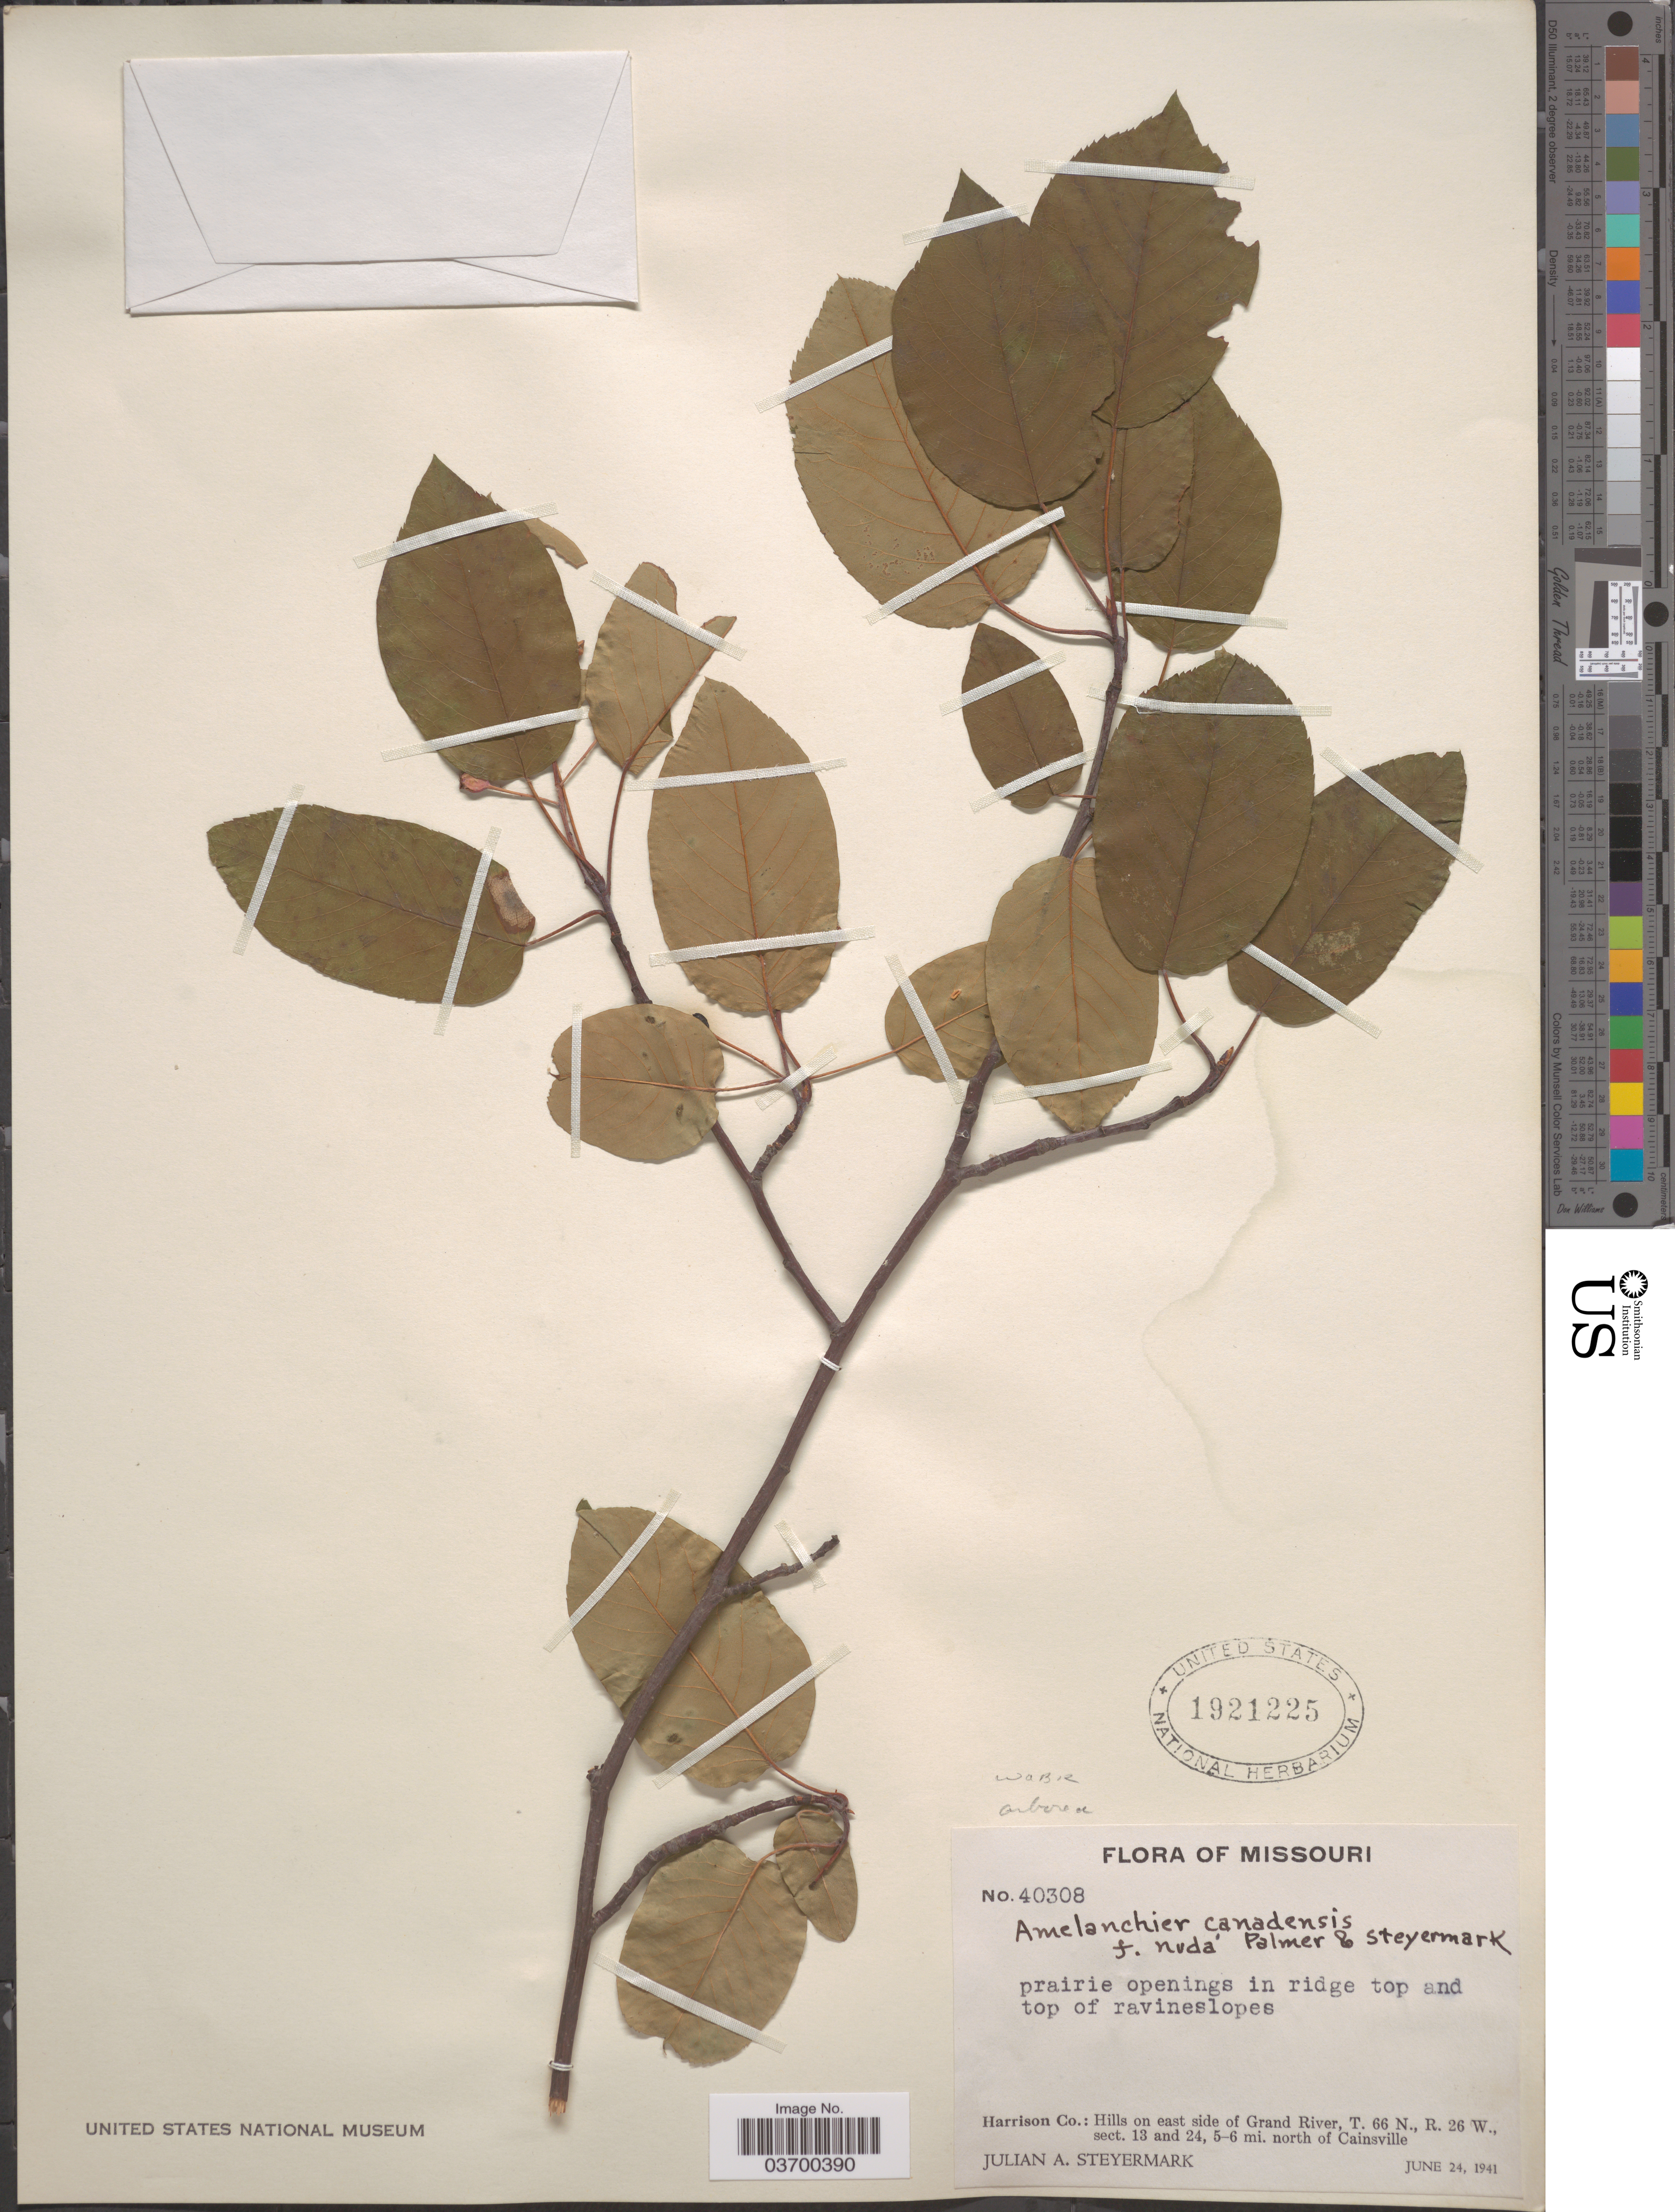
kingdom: Plantae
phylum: Tracheophyta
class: Magnoliopsida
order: Rosales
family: Rosaceae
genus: Amelanchier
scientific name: Amelanchier canadensis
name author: (L.) Medic.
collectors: J. Steyermark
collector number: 40308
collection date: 1941-06-24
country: United States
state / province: Missouri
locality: Harrison Co.: Hills on east side of Grand River, T. 66 N., R.26 W., sect. 13 and 24, 5-6 mi. north of Cainsville.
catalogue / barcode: US 1921225